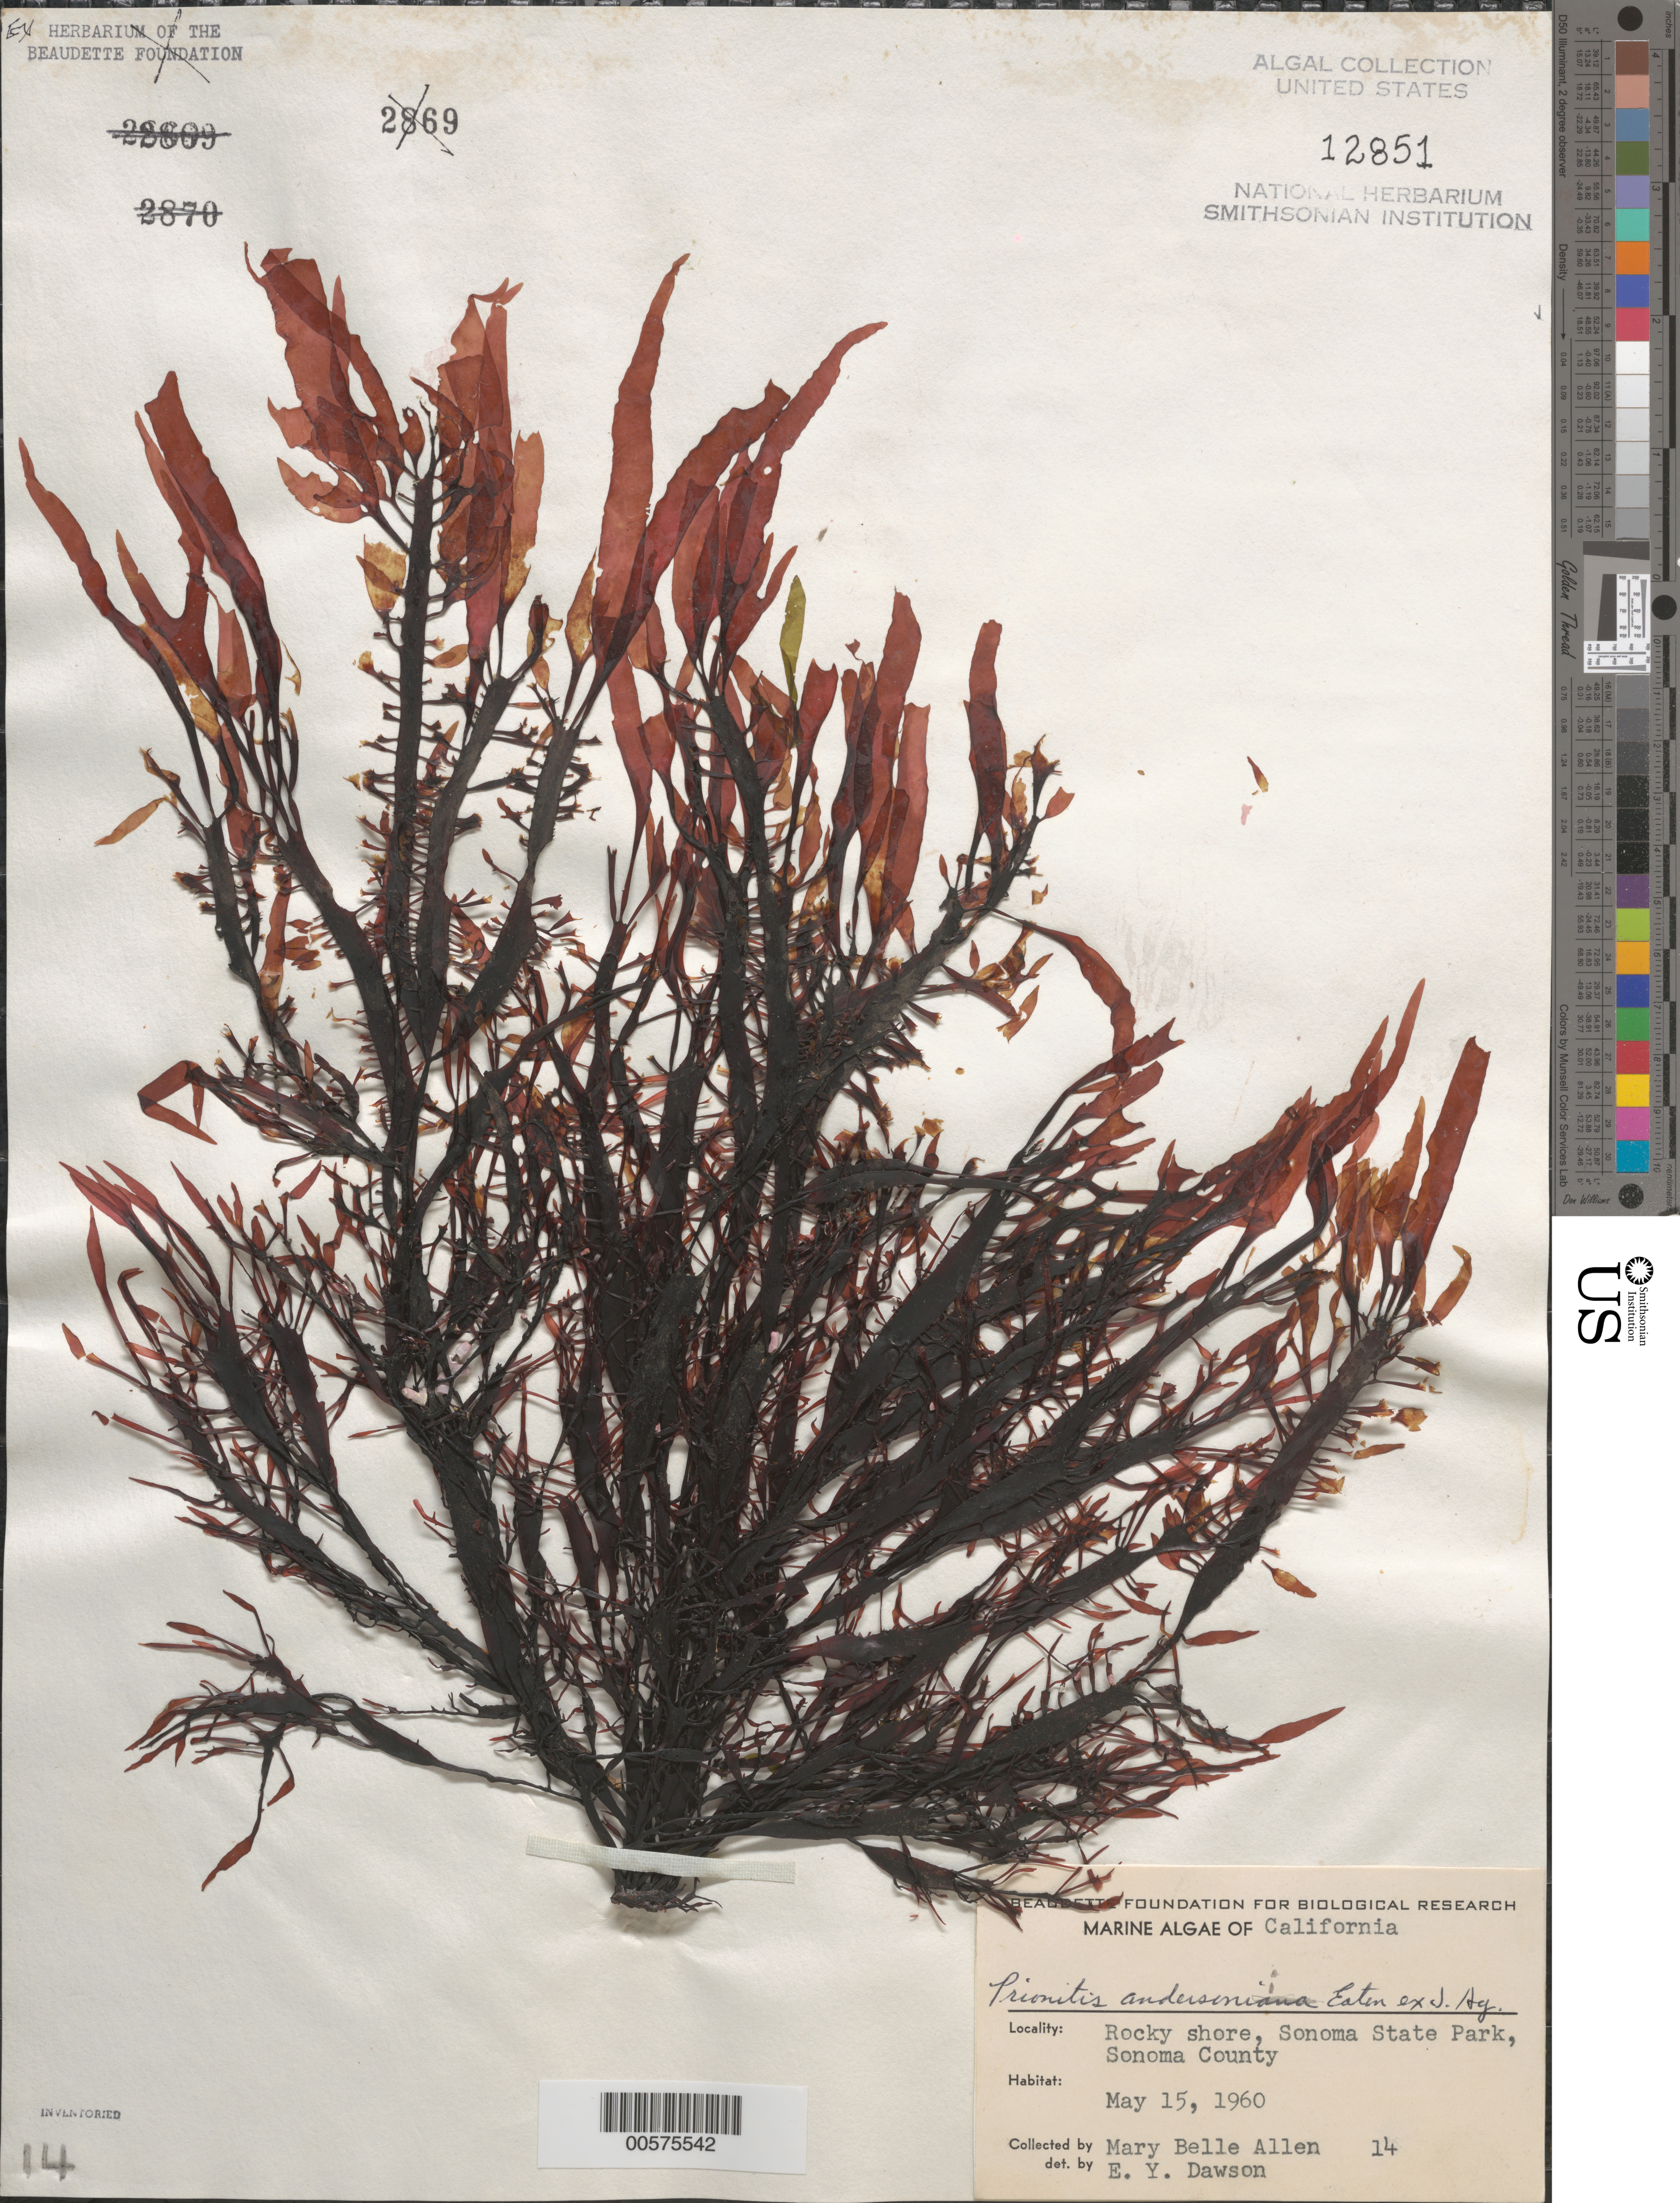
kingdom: Plantae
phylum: Rhodophyta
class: Florideophyceae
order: Cryptonemiales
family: Cryptonemiaceae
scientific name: Prionitis sternbergii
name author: (C. Agardh) J. Agardh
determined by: Algae name updating Project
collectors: M. B. Allen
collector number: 14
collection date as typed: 15 May 1960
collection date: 1960-05-15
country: United States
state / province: California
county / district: Sonoma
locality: Sonoma State Park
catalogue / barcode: US 12851